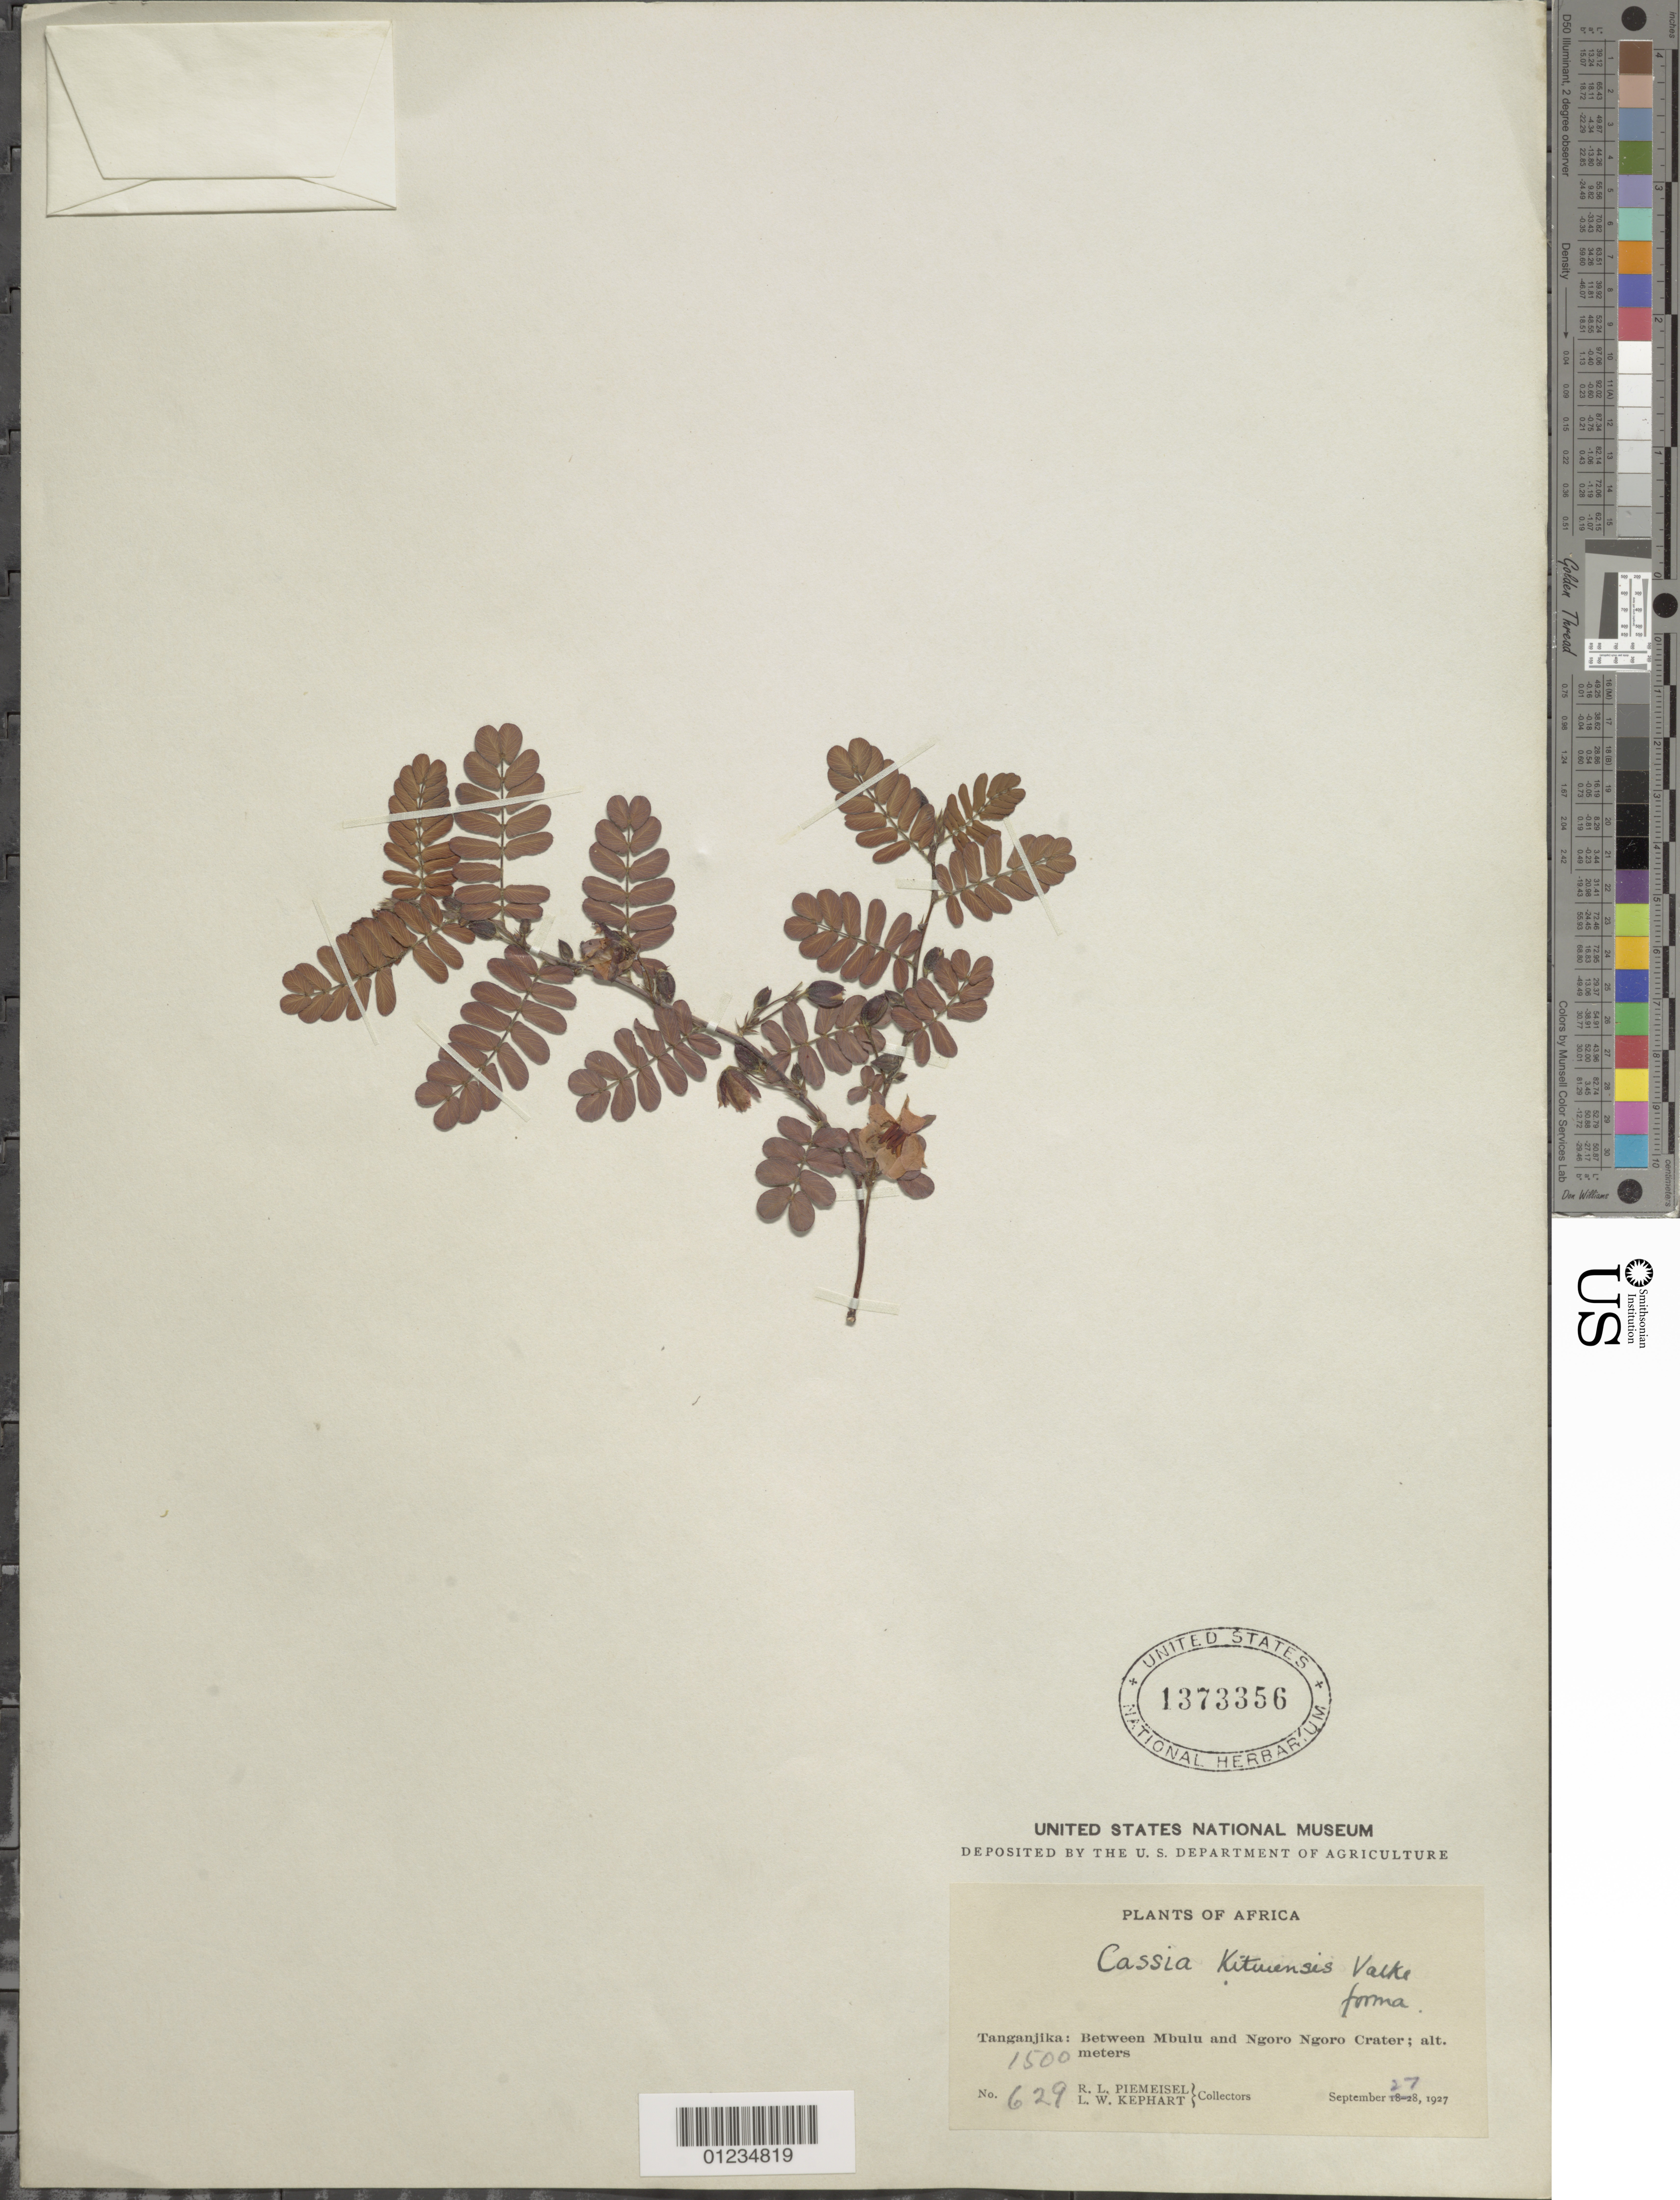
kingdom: Plantae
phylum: Tracheophyta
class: Magnoliopsida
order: Fabales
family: Fabaceae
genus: Chamaecrista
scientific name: Chamaecrista kituensis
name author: Vatke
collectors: R. L. Piemeisel & L. W. Kephart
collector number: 629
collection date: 1927-09-27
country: Tanzania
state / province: Manyara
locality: Between Mbulu and Ngoro Ngoro Crater.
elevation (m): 1500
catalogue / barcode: US 1373356